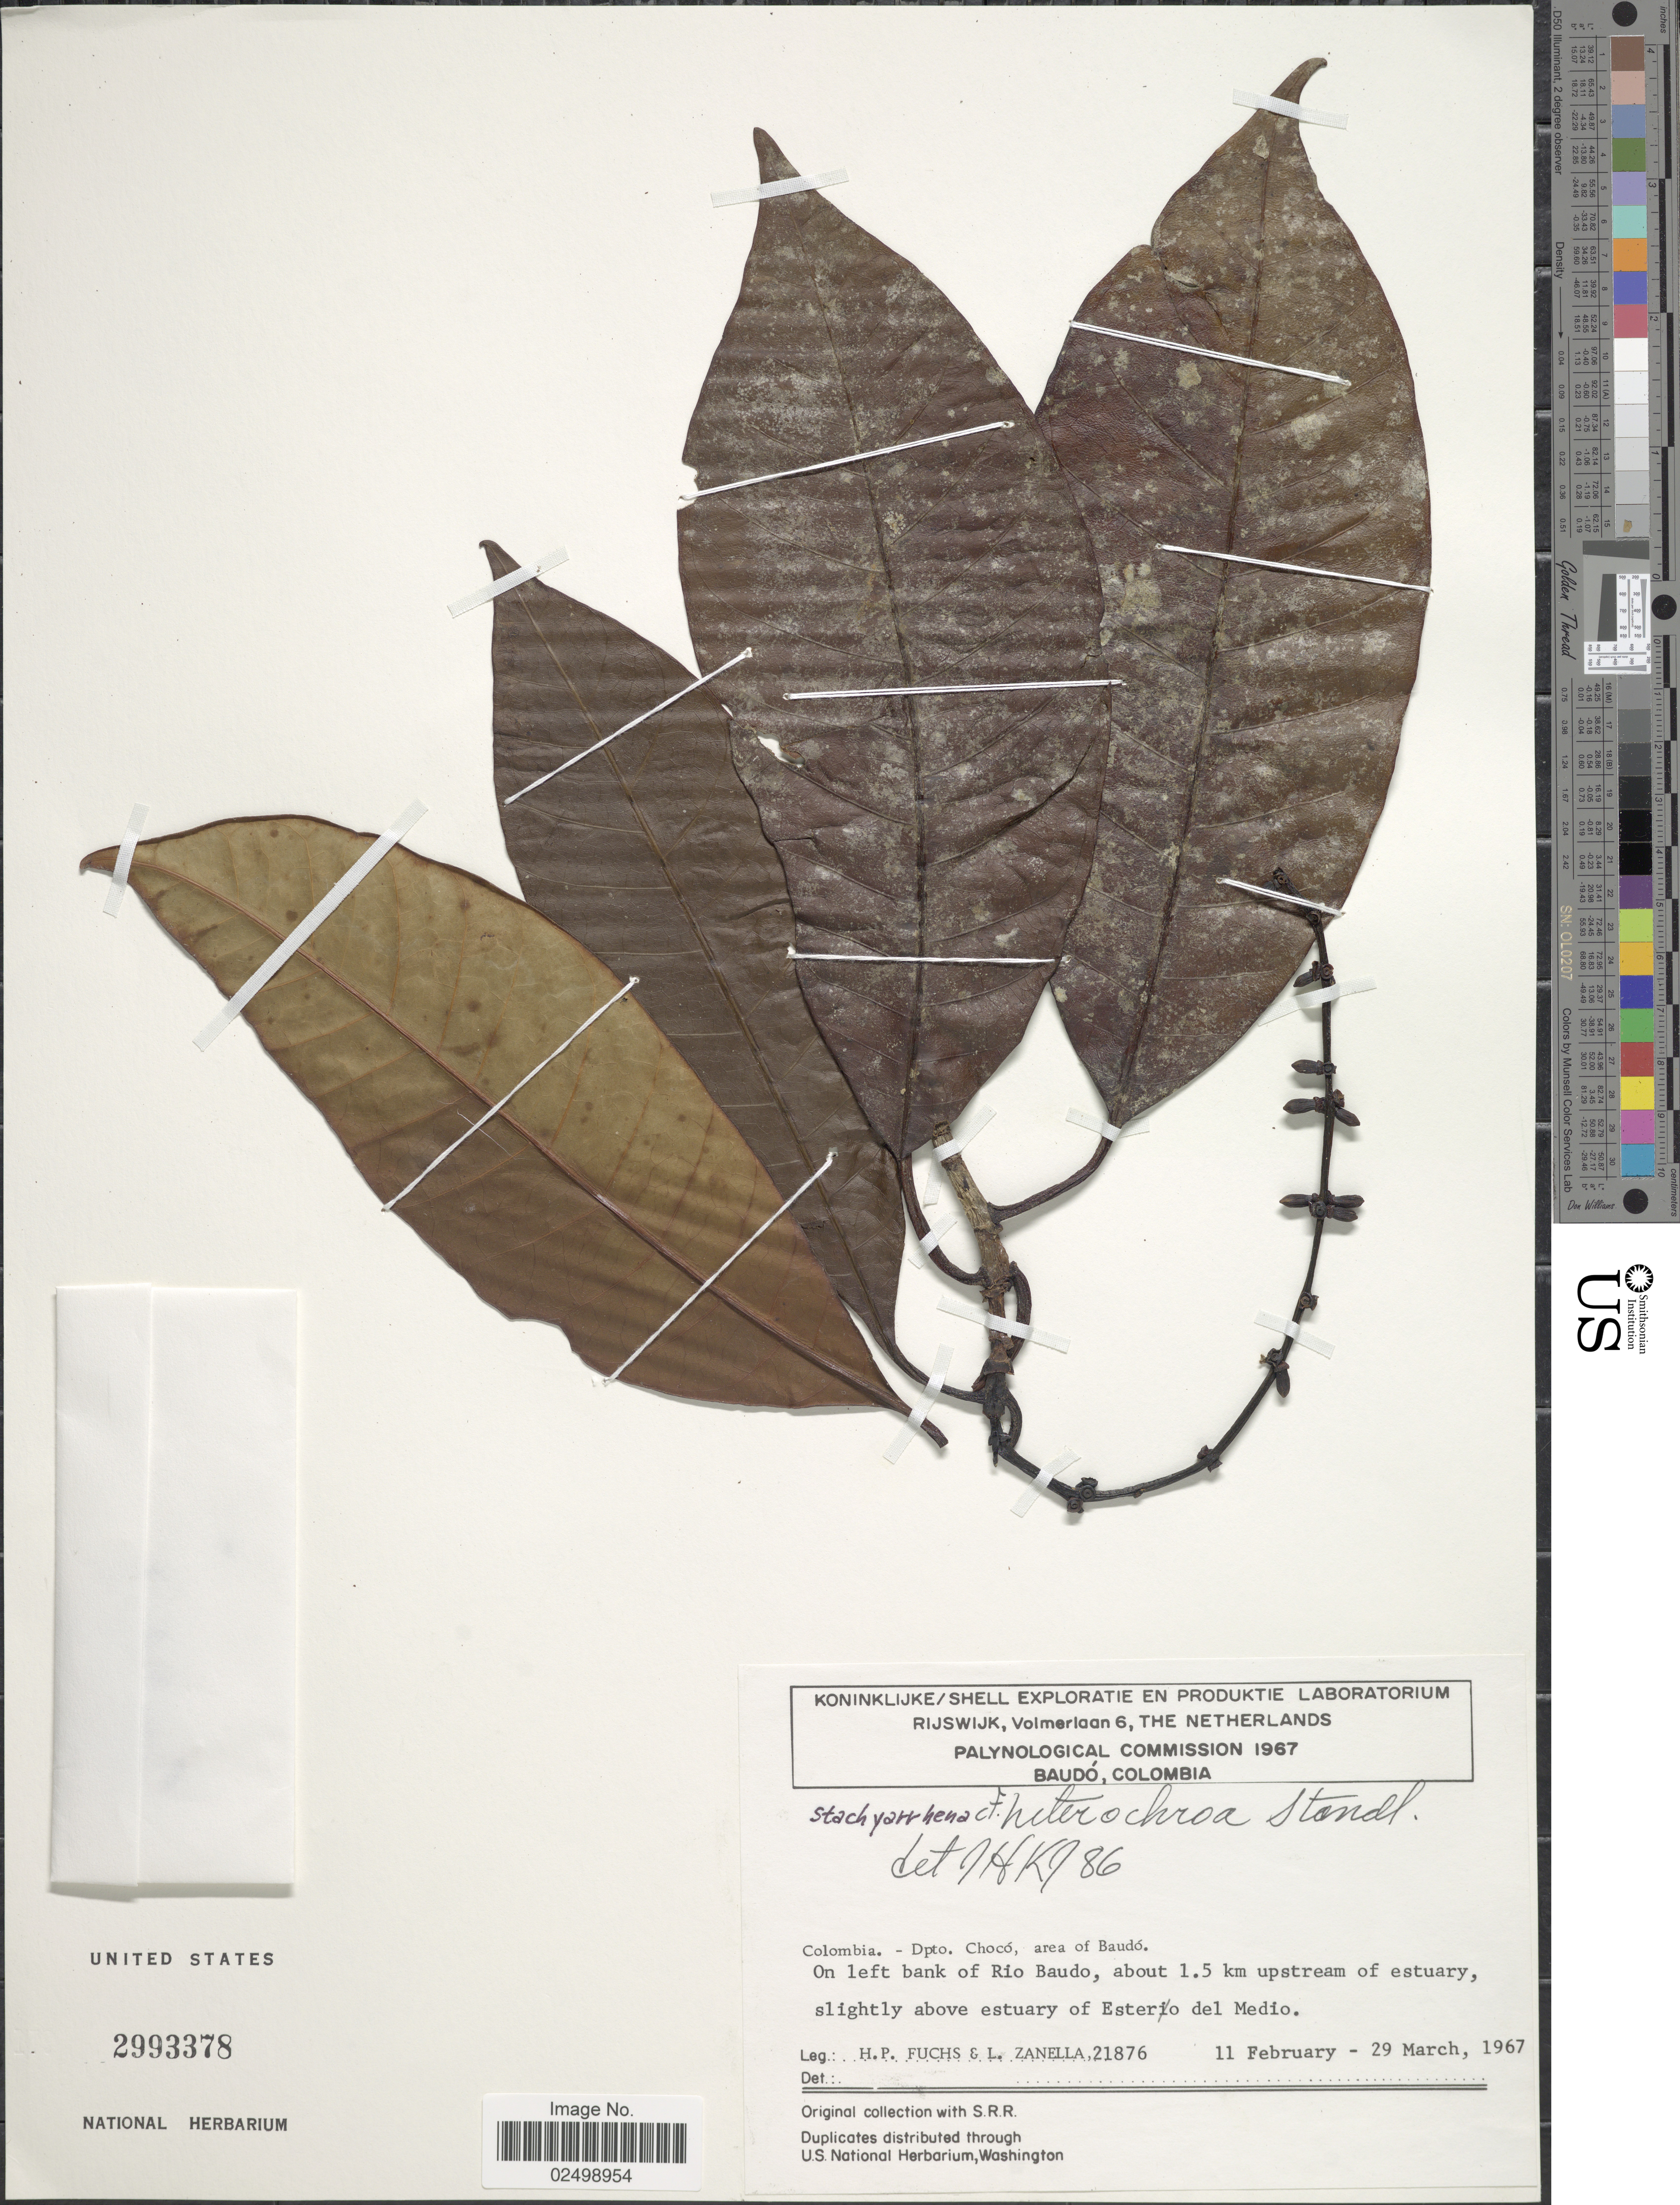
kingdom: Plantae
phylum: Tracheophyta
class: Magnoliopsida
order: Gentianales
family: Rubiaceae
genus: Stachyarrhena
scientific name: Stachyarrhena heterochroa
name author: Standl.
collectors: H. P. Fuchs & L. Zanella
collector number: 21876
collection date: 1967-02-11/1967-03-29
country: Colombia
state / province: Chocó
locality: Dpto Chocó, area of Baudó. On left bank of Rio Baudo, about 1.5 k upstream of estuary, slightly above estuary of Estero del Medio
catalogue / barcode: US 2993378